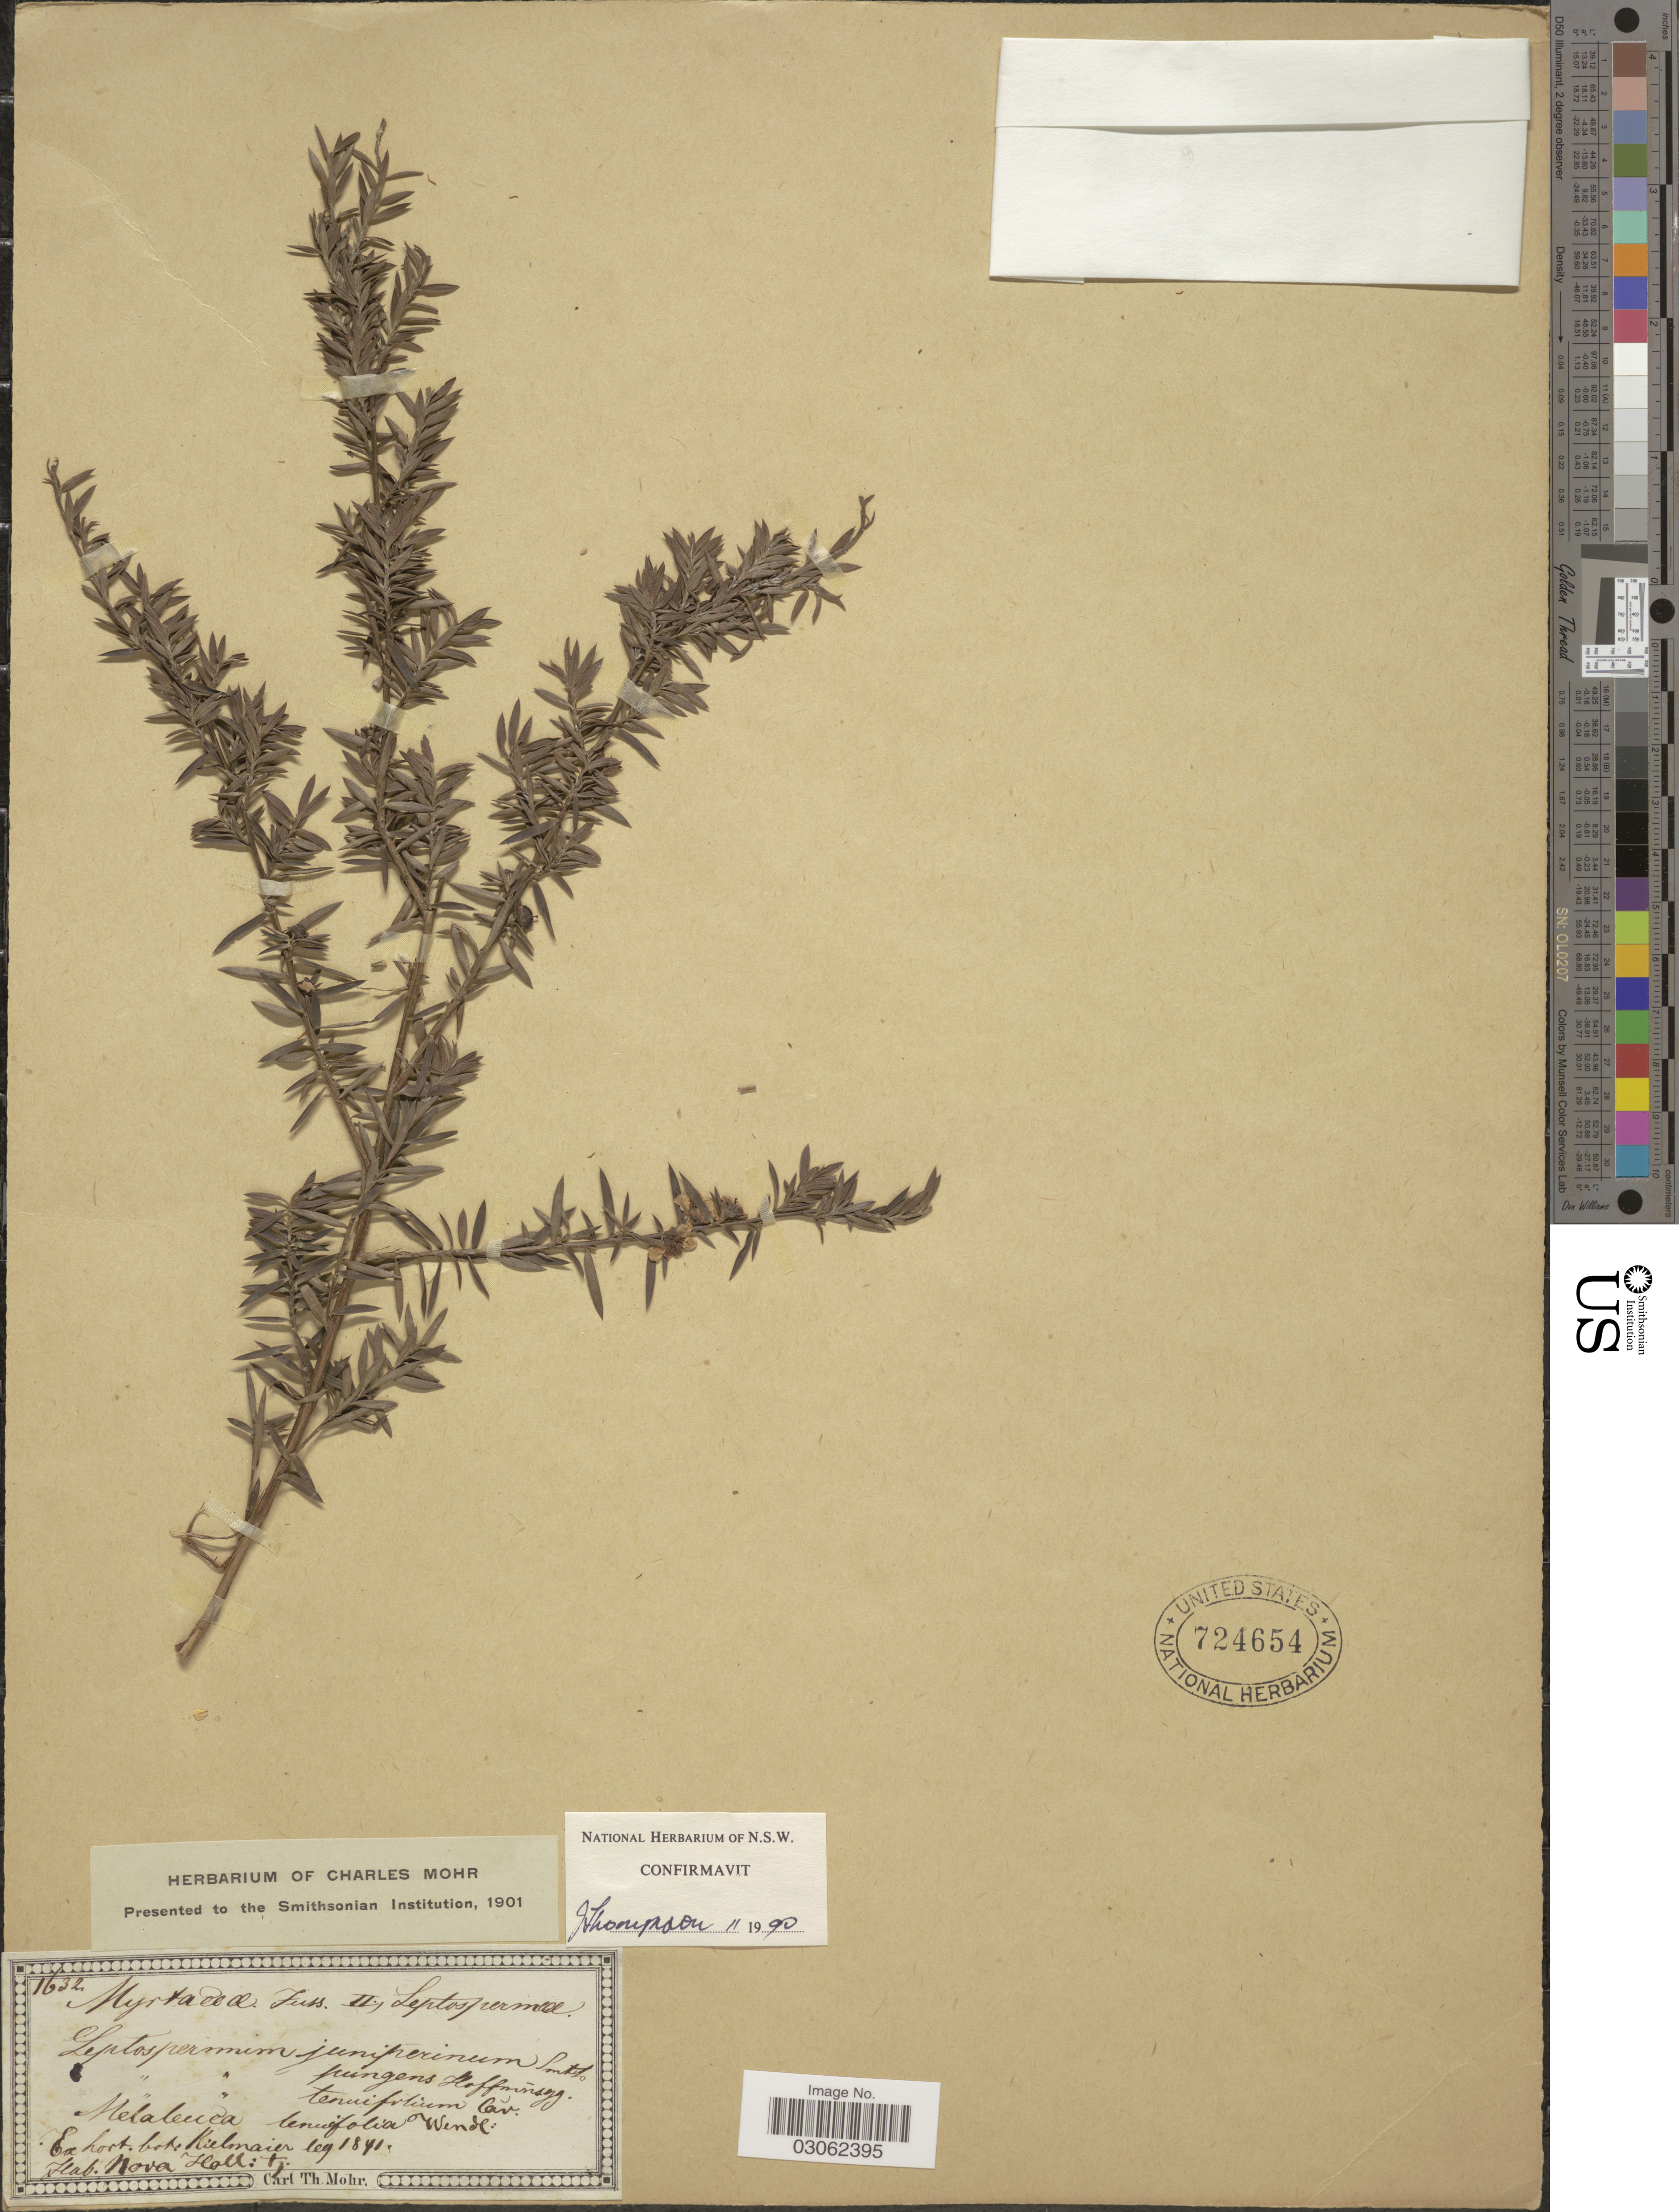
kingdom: Plantae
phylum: Tracheophyta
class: Magnoliopsida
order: Myrtales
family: Myrtaceae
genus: Leptospermum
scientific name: Leptospermum juniperinum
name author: Sm.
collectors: Kielmaier, --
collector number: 1632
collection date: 1841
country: Australia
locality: Ex hort. bot. Kielmaier. Hab. Nova Holl. [=cultivated?]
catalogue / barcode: US 724654